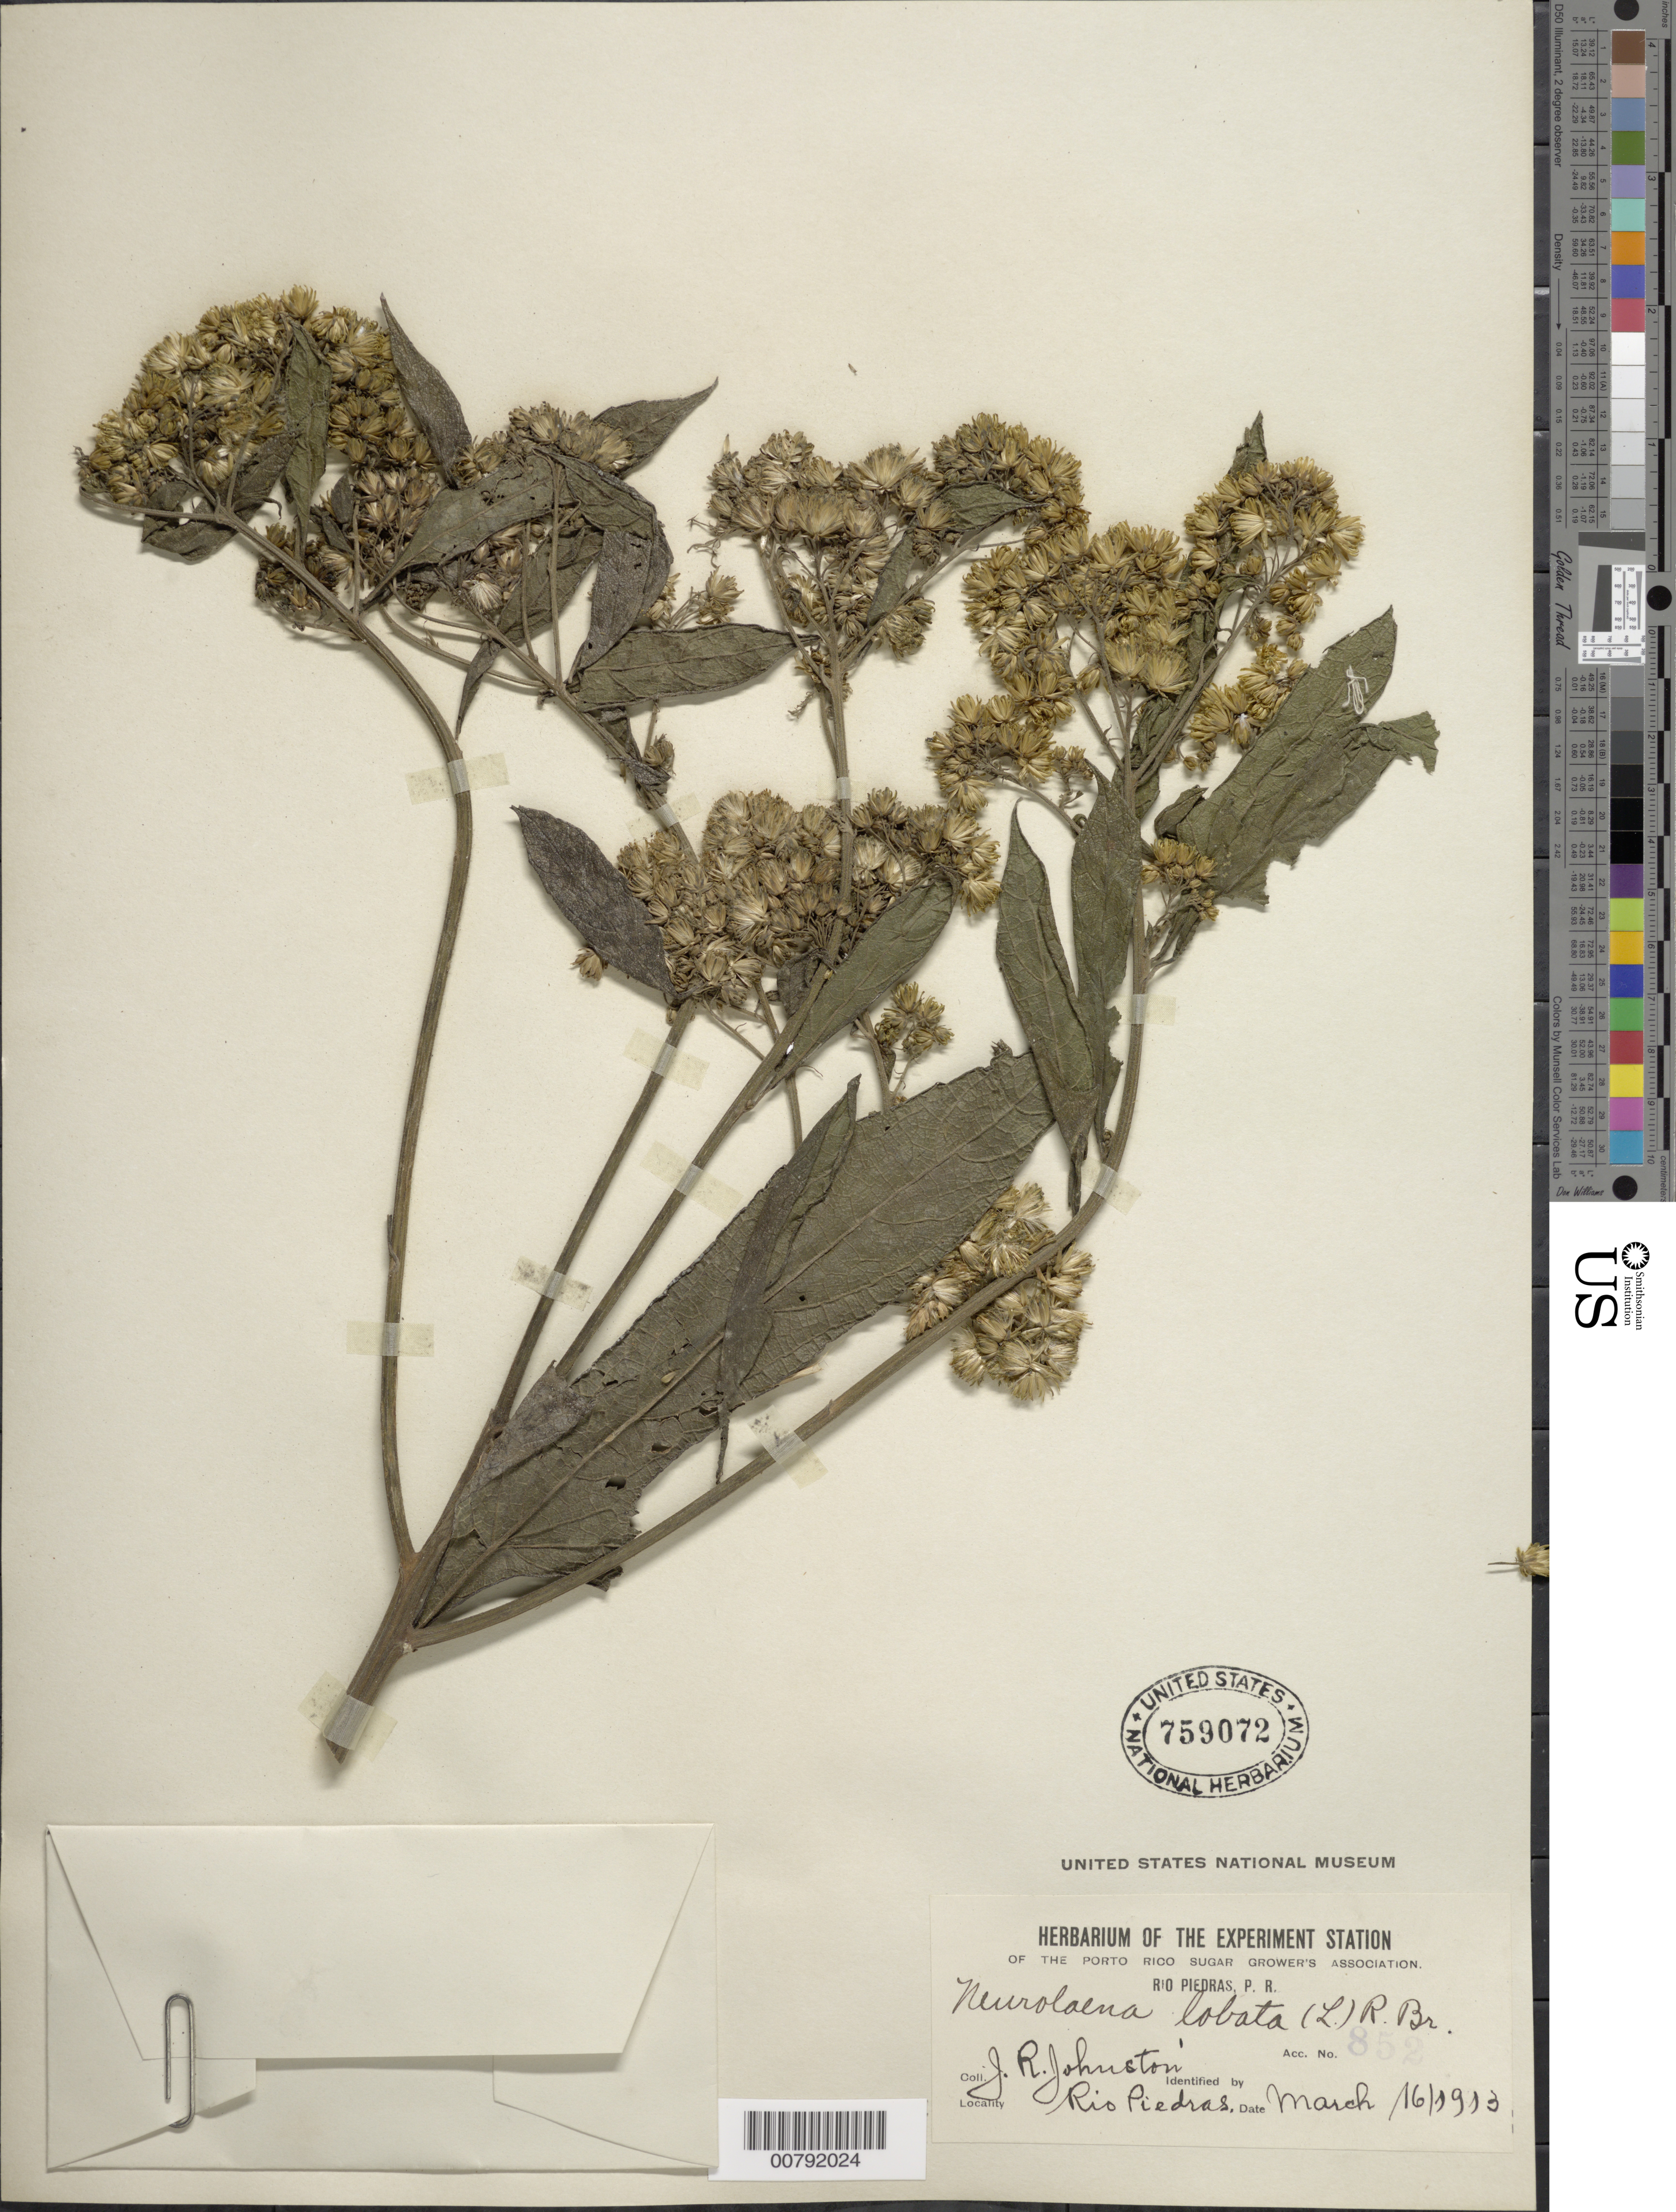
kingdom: Plantae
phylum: Tracheophyta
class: Magnoliopsida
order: Asterales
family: Asteraceae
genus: Neurolaena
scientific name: Neurolaena lobata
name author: (L.) R. Br. ex Cass.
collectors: J. Johnston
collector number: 852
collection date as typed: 16 Mar 1913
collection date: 1913-03-16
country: Puerto Rico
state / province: San Juan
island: Puerto Rico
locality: Río Piedras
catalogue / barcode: US 759072